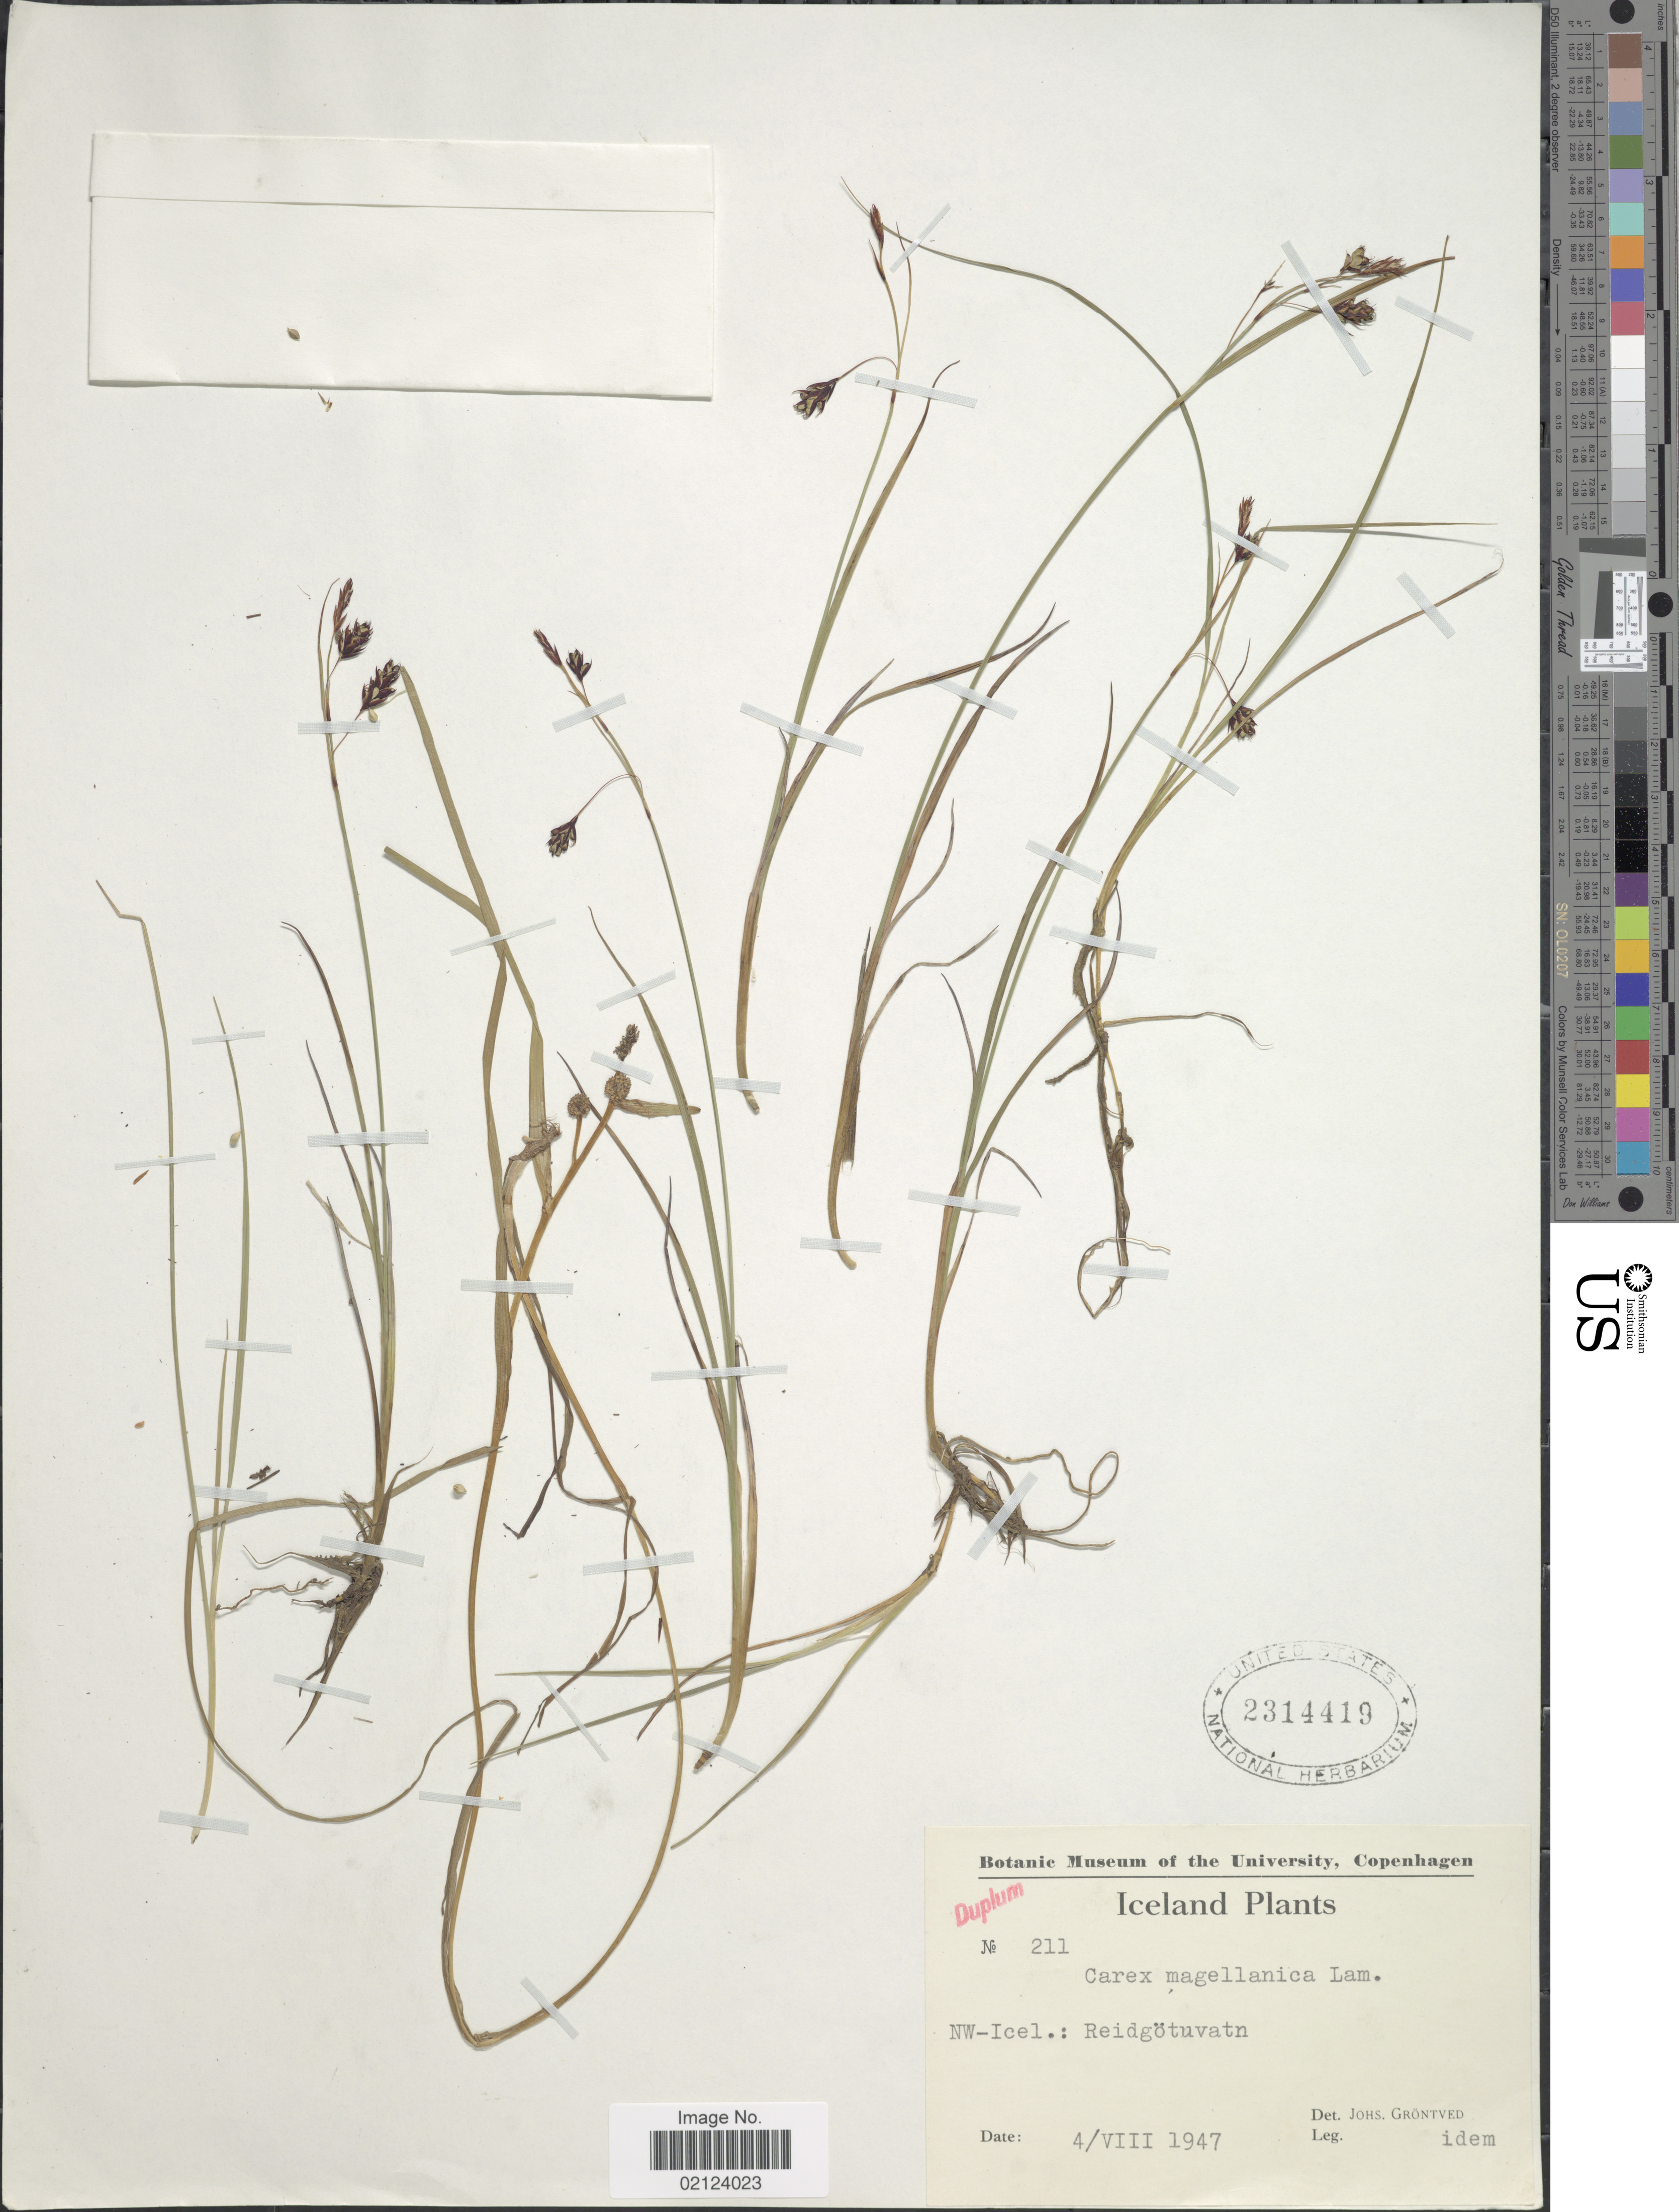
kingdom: Plantae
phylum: Tracheophyta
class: Liliopsida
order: Poales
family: Cyperaceae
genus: Carex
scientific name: Carex magellanica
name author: Lam.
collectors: J. Gröntved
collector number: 211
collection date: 1947-08-04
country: Iceland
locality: NW-Icel.: Reidgotuvatn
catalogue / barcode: US 2314419